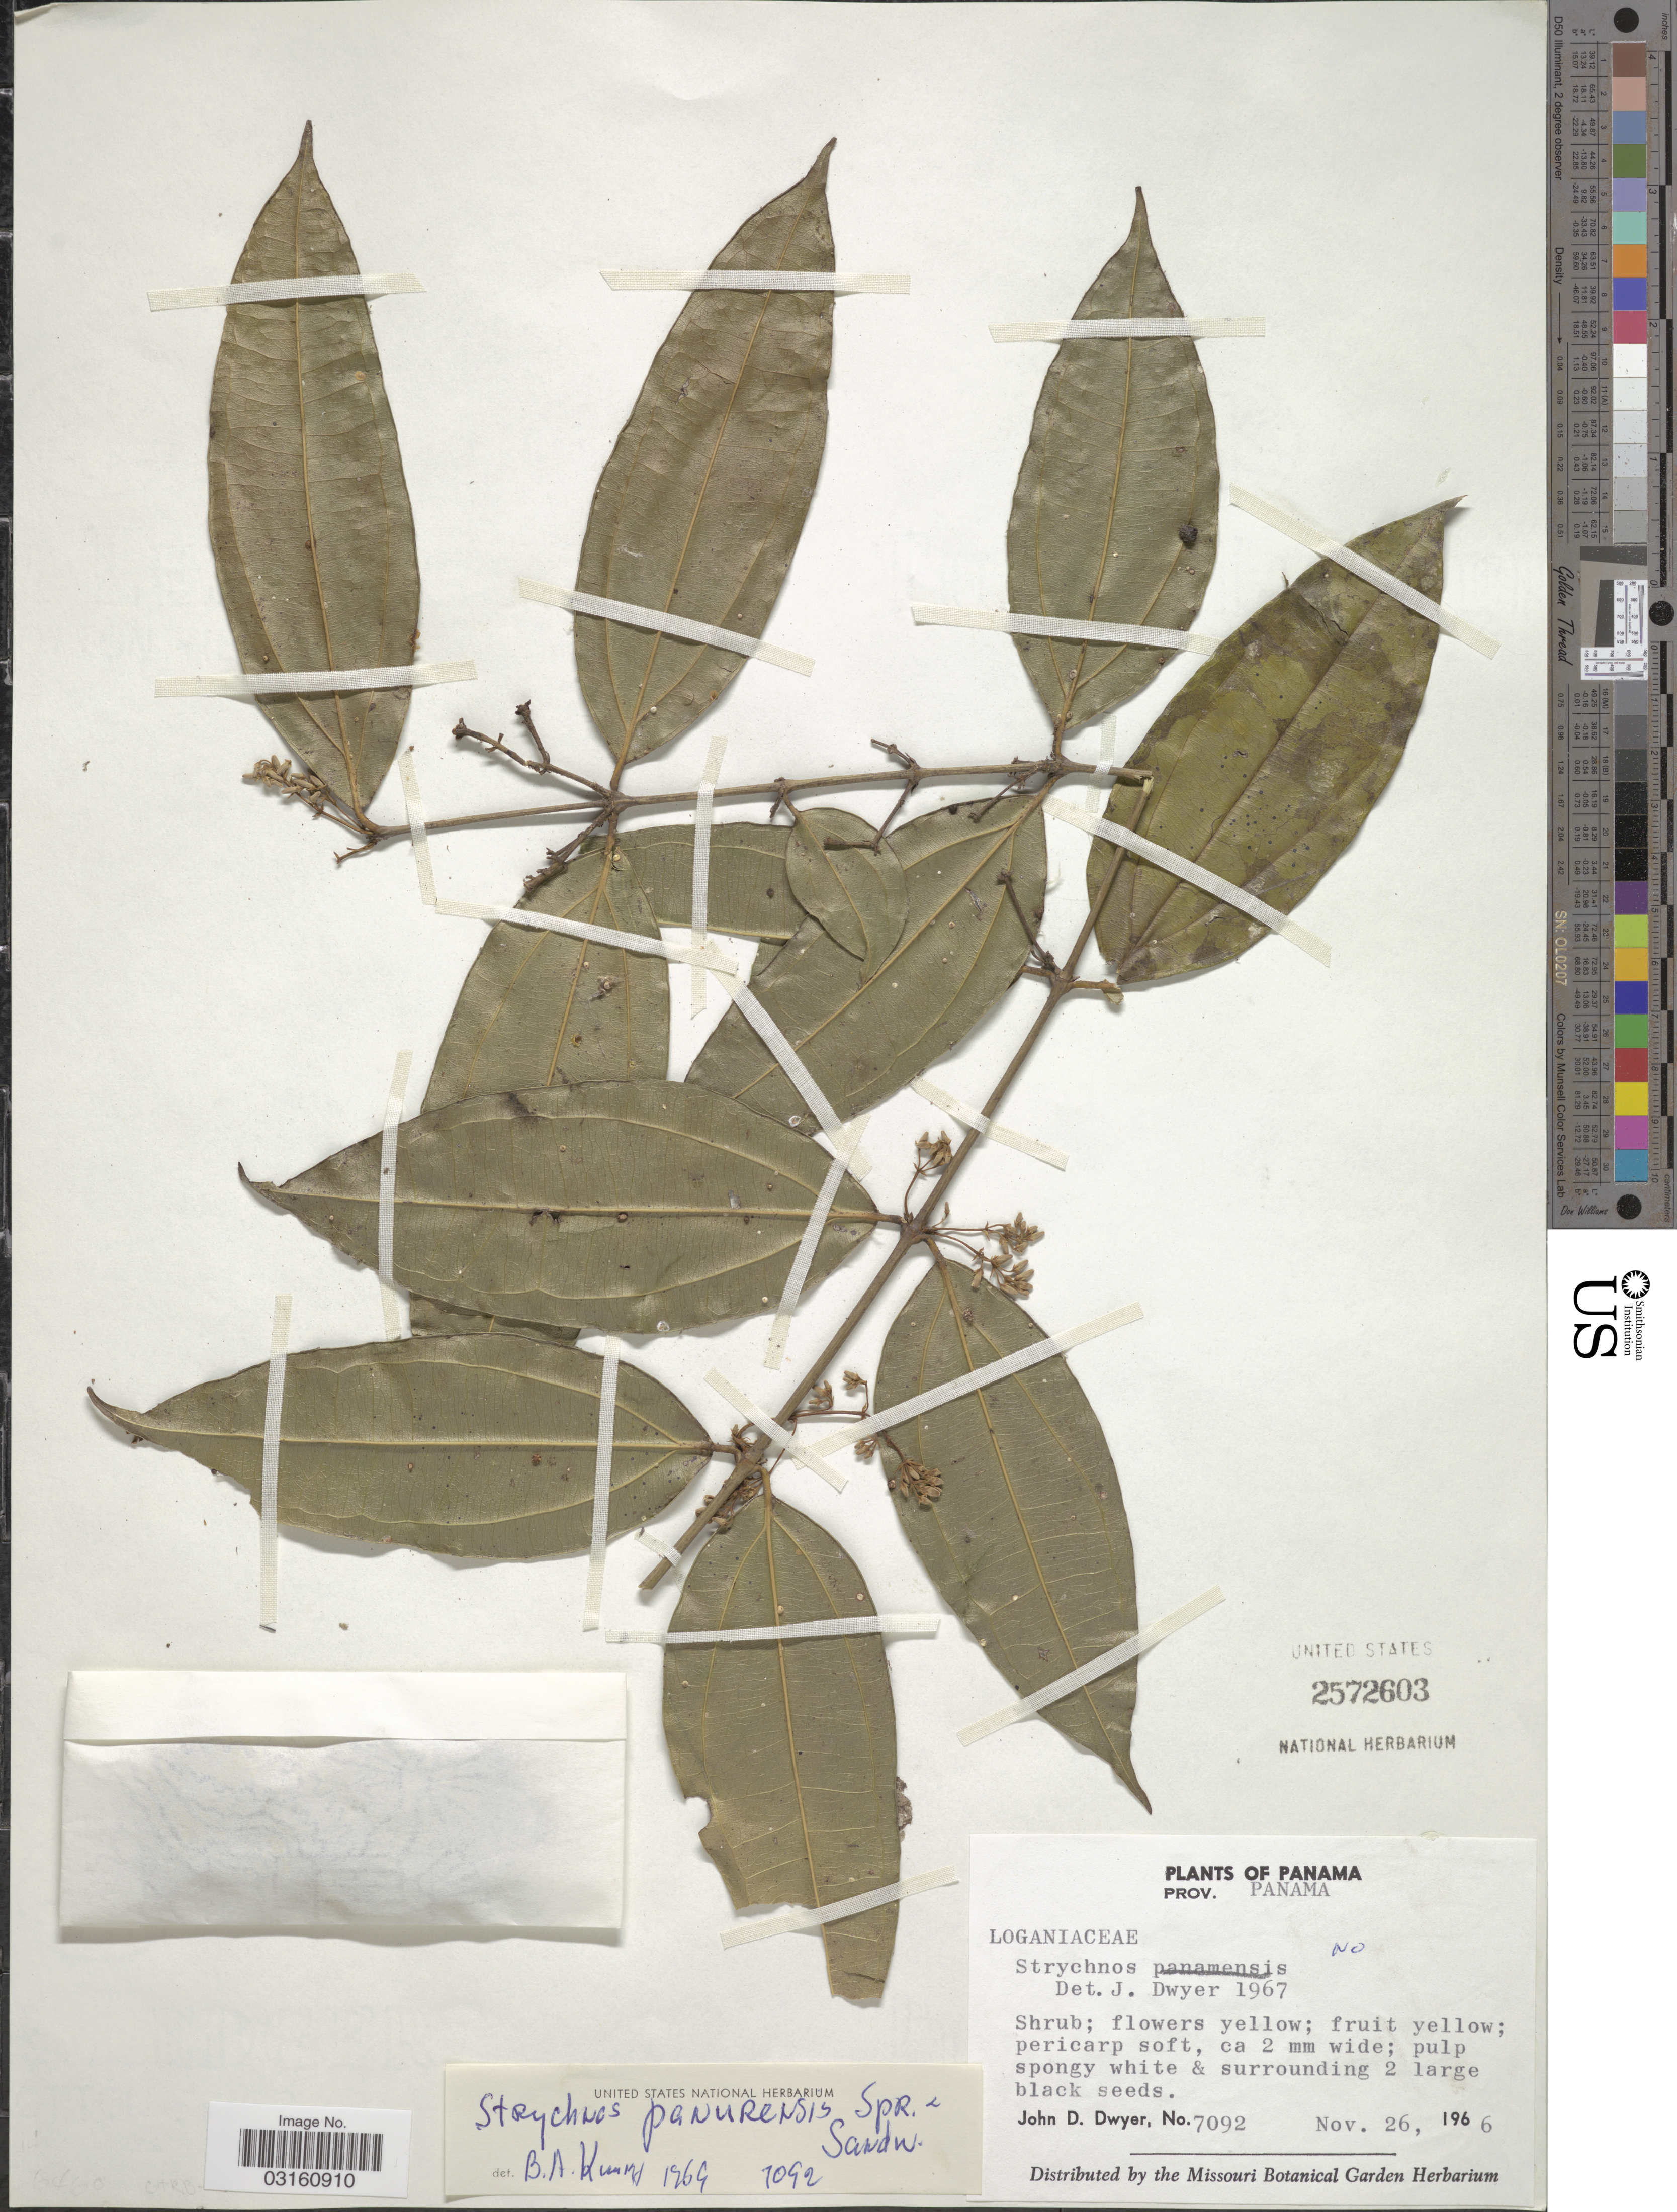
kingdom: Plantae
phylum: Tracheophyta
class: Magnoliopsida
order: Gentianales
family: Loganiaceae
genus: Strychnos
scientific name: Strychnos panurensis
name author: Sprague & Sandwith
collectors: J. D. Dwyer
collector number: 7092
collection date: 1966-11-26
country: Panama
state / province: Panamá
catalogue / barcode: US 2572603